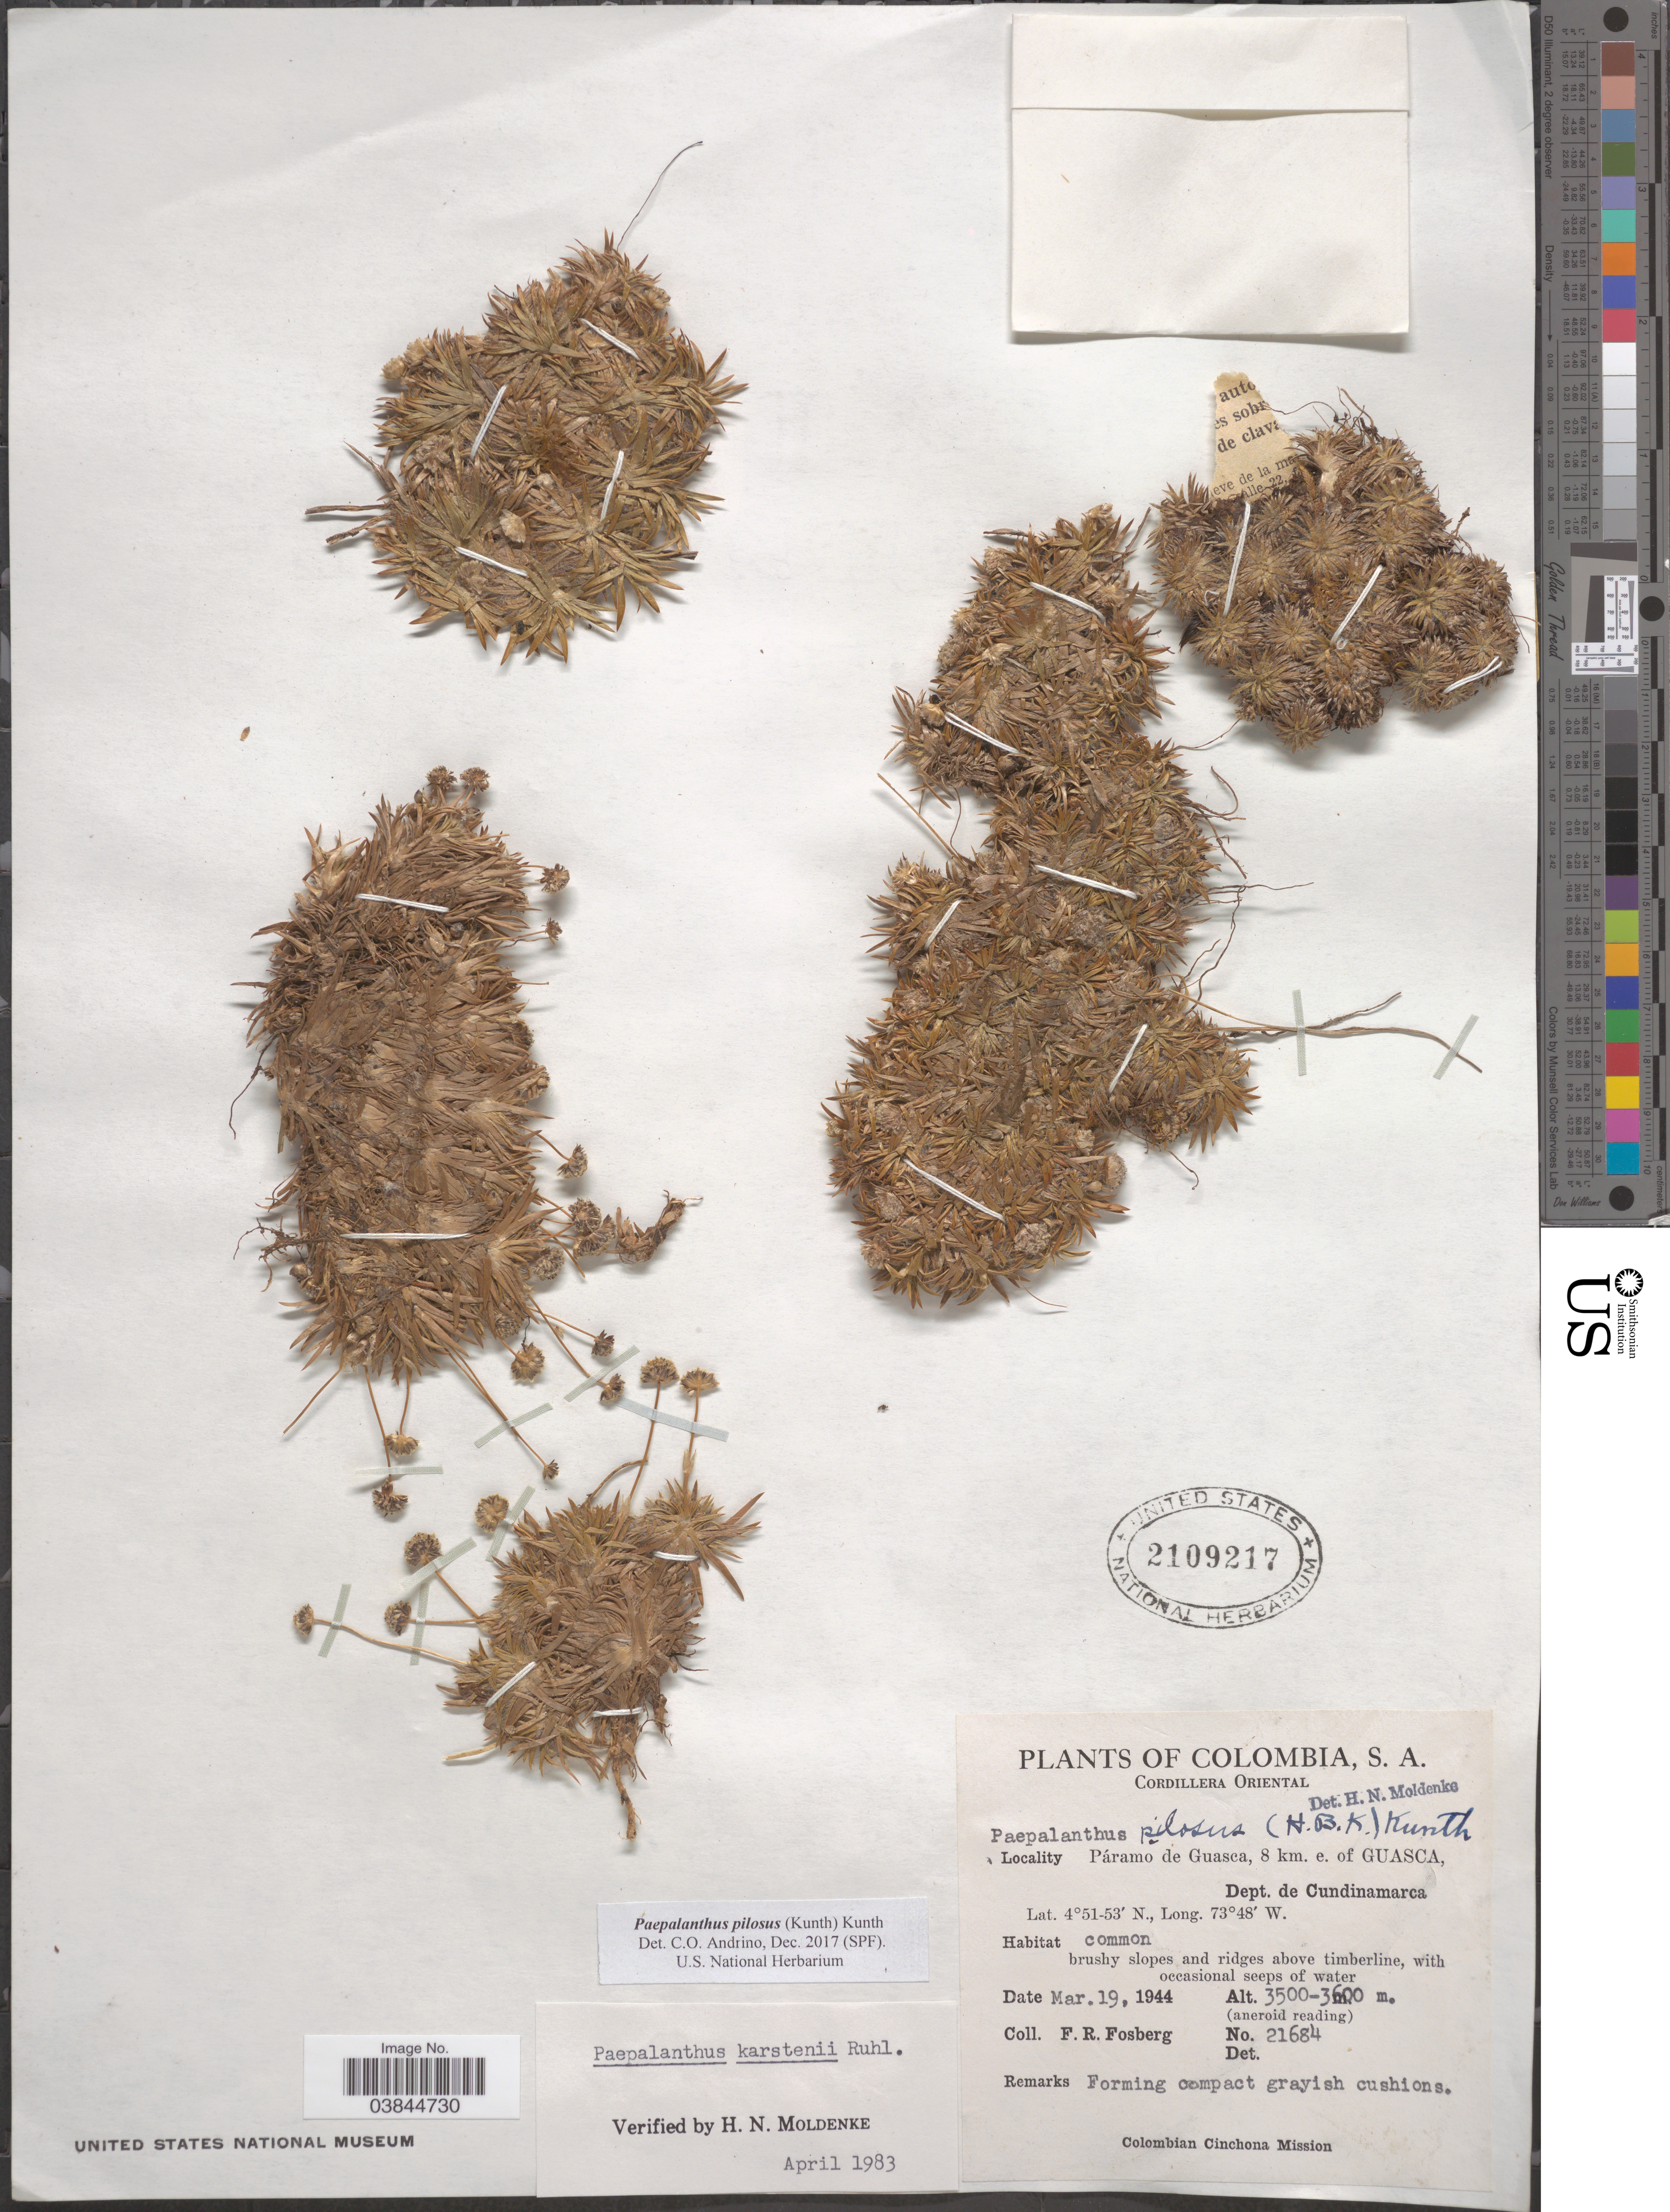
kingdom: Plantae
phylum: Tracheophyta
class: Liliopsida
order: Poales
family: Eriocaulaceae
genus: Paepalanthus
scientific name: Paepalanthus pilosus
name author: (Kunth) Kunth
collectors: F. R. Fosberg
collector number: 21684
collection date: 1944-03-19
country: Colombia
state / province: Cundinamarca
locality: Cordillera Oriental. Páramo de Guasca, 8 km. e. of Guasca, Dept. de Cundinamarca.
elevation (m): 3500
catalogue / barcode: US 2109217